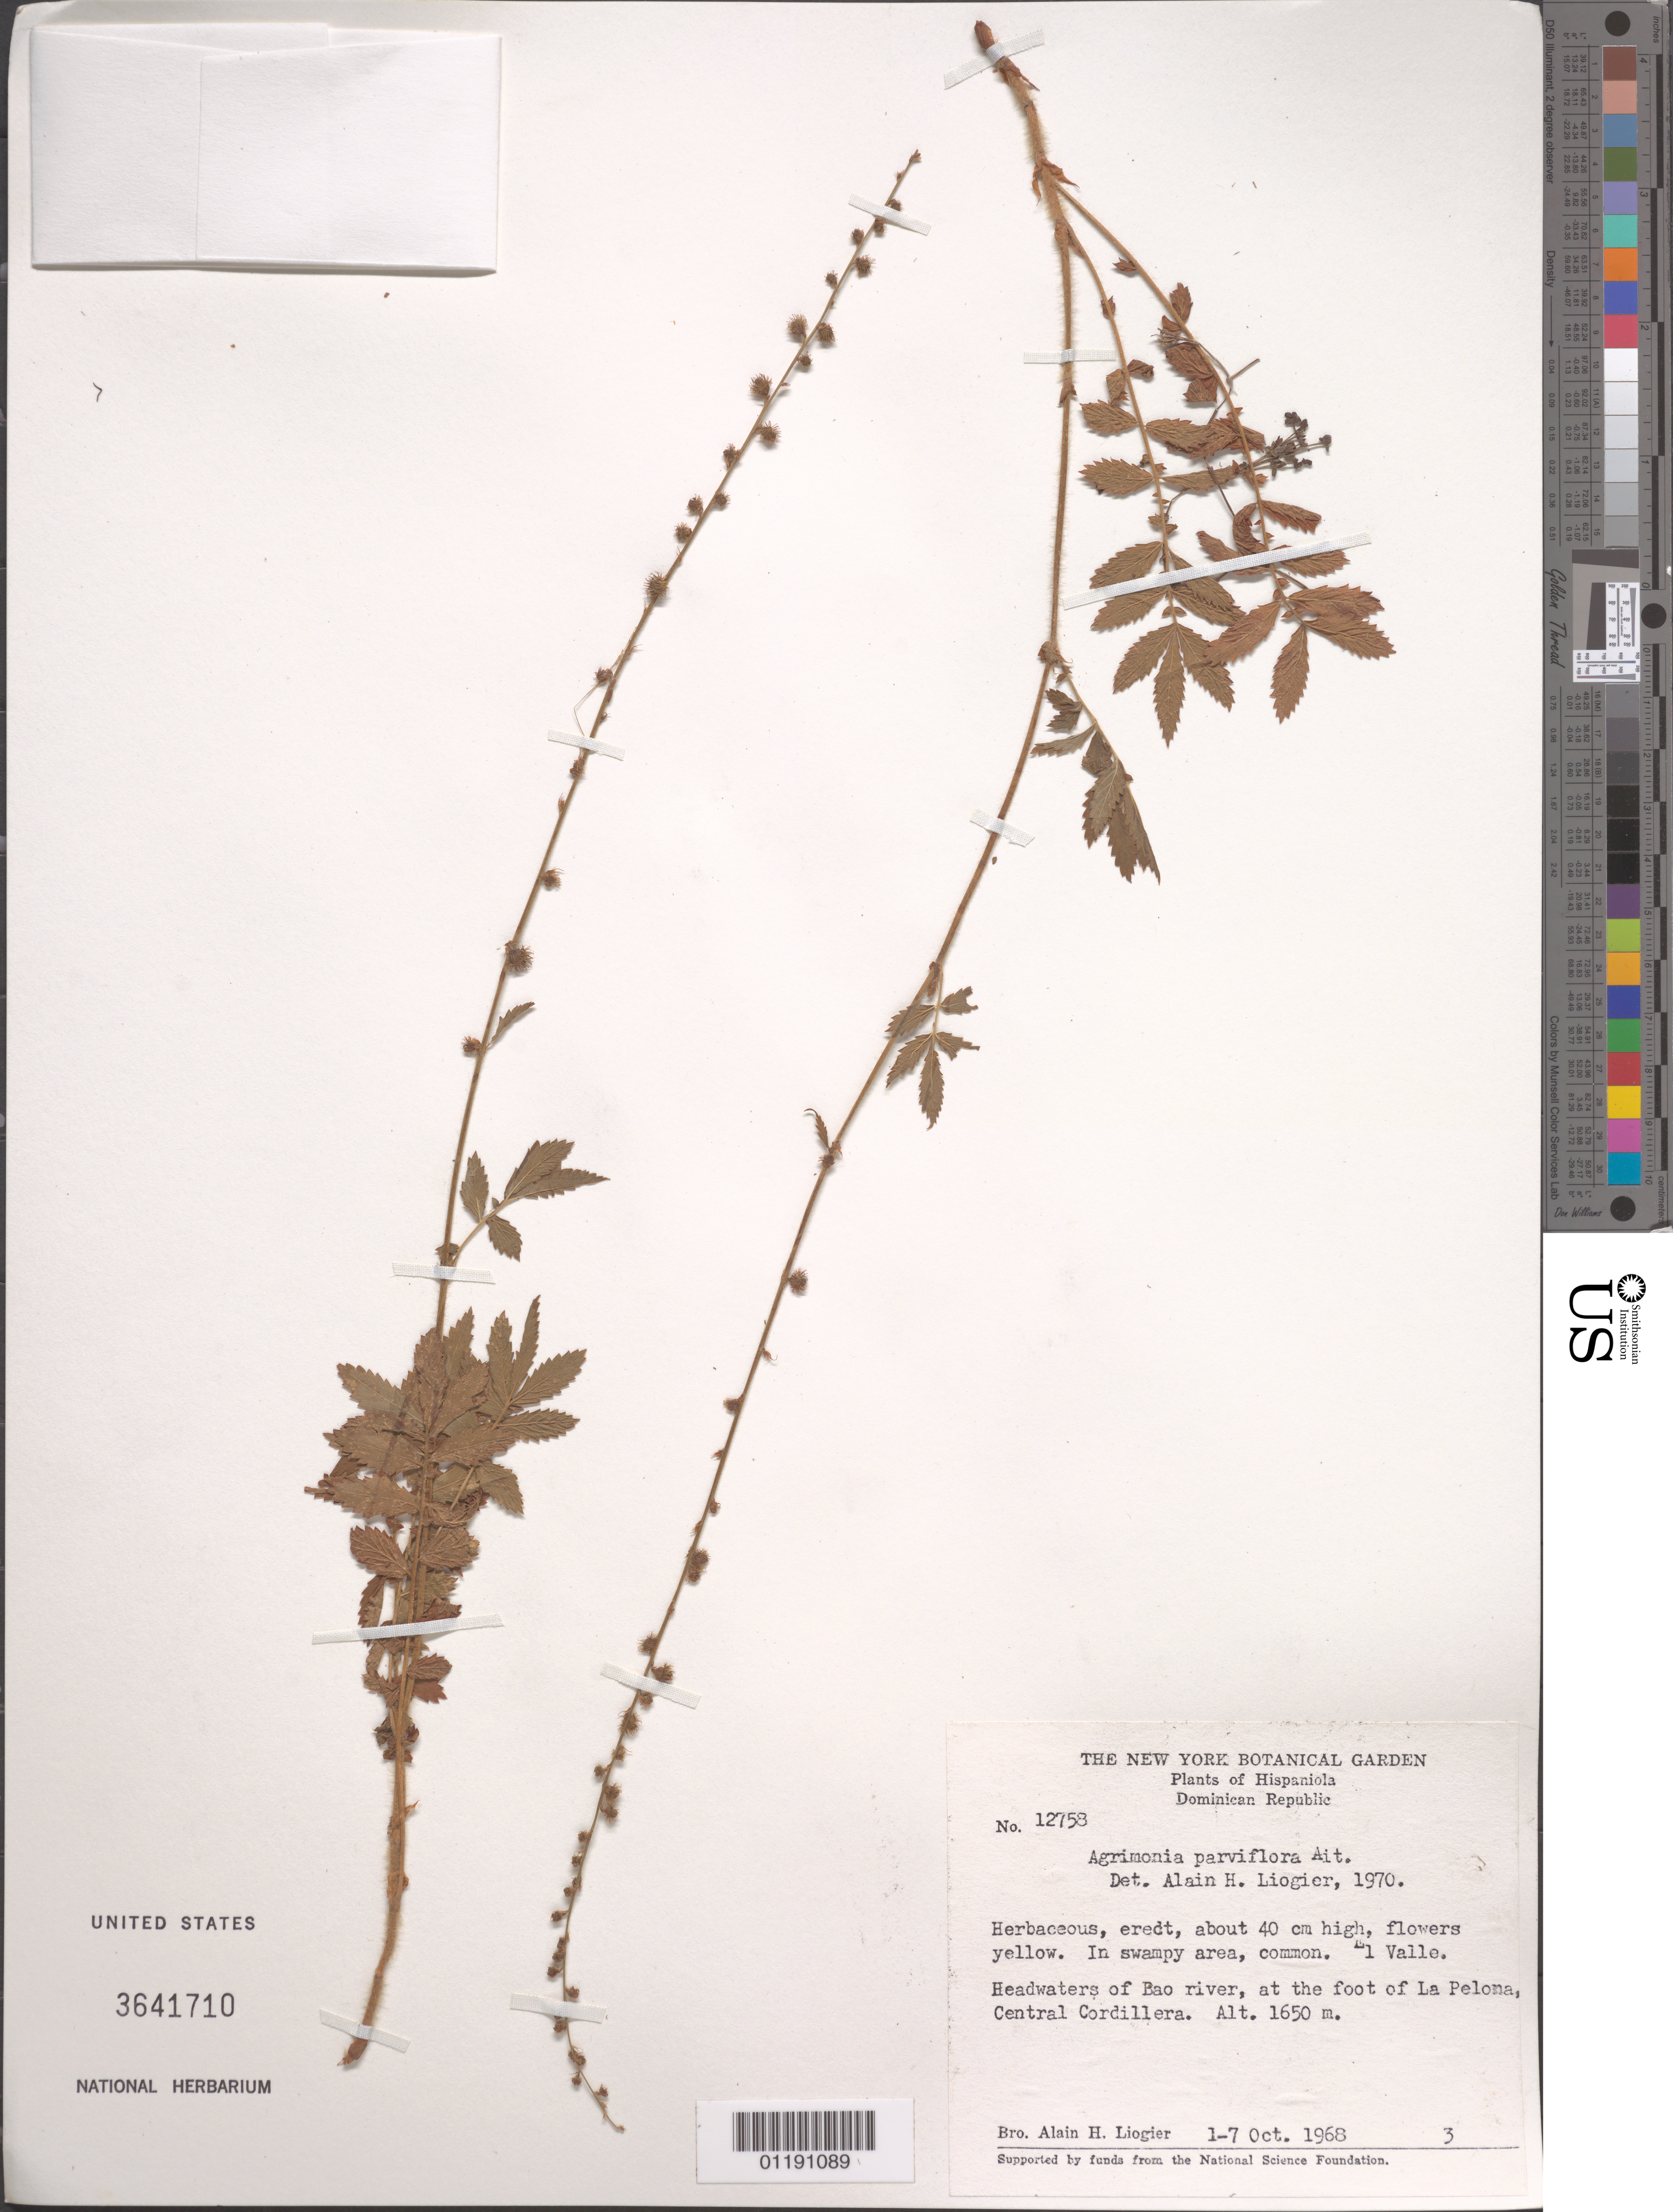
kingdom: Plantae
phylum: Tracheophyta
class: Magnoliopsida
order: Rosales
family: Rosaceae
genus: Agrimonia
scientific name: Agrimonia parviflora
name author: Aiton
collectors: A. H. Liogier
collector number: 12758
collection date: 1968-10-01/1968-10-07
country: Dominican Republic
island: Hispaniola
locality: Headwaters of Bao river, at the foot of La Pelona, Central Cordillera.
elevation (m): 1650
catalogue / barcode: US 3641710